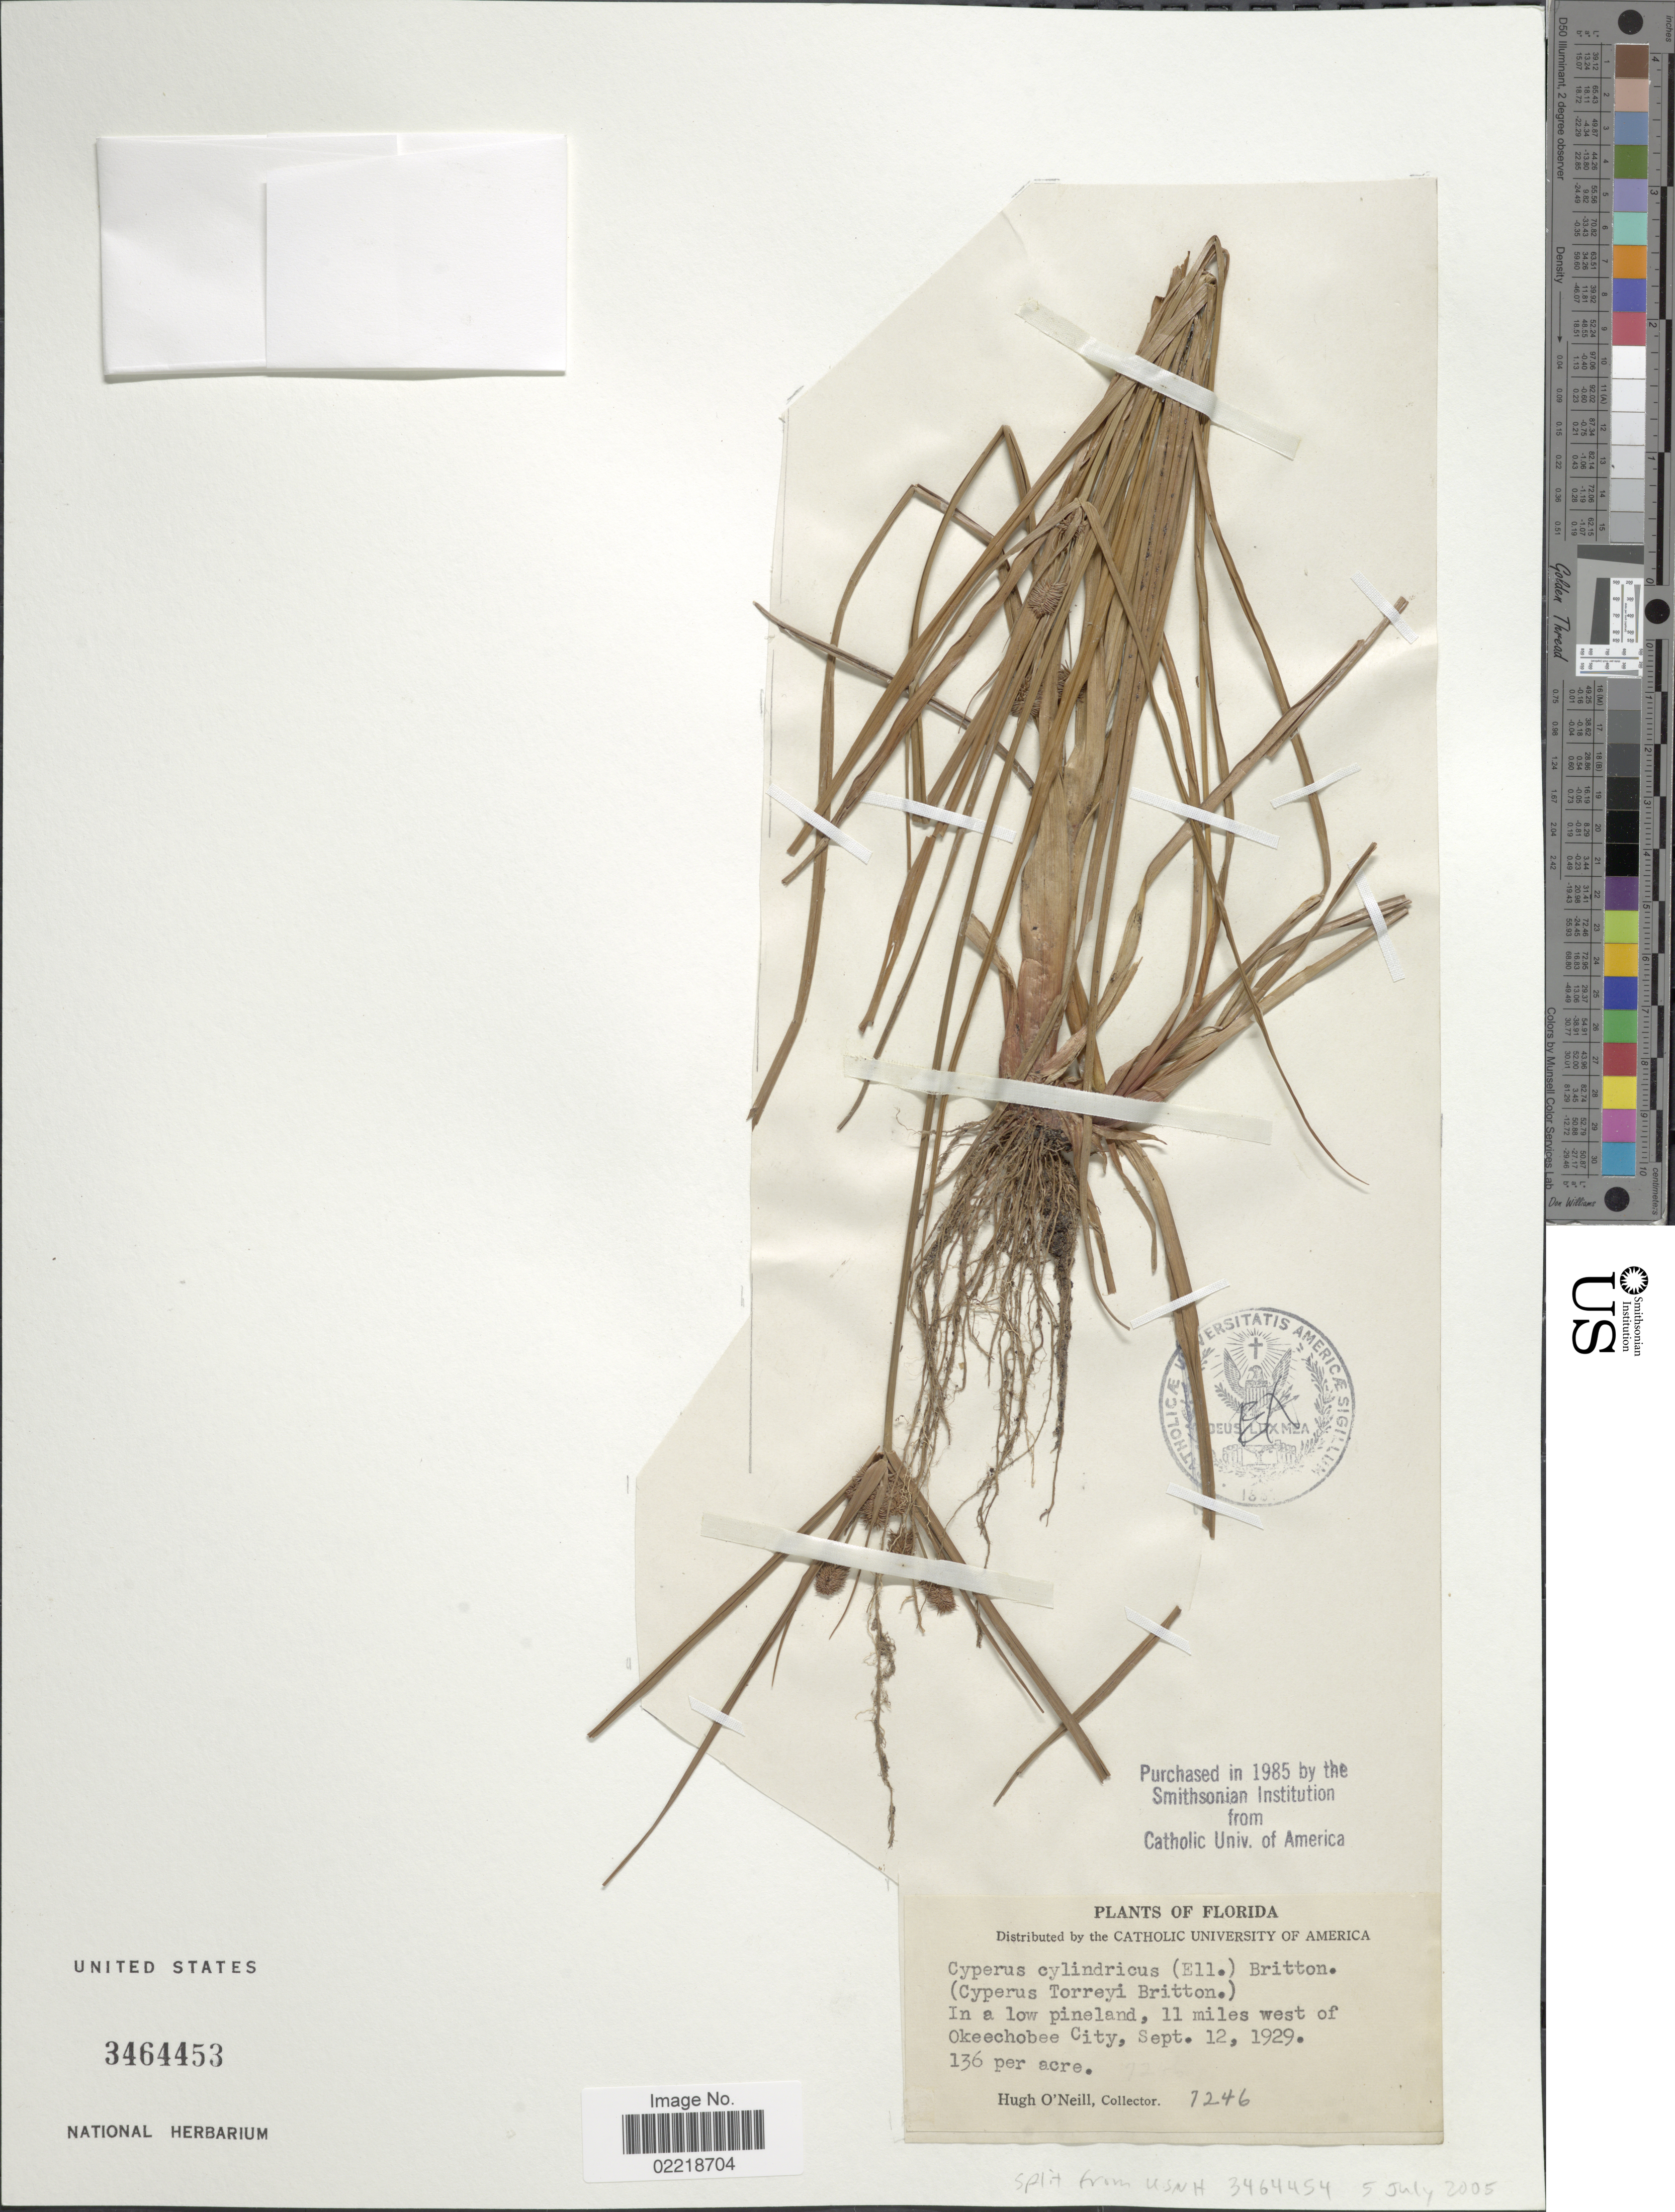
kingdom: Plantae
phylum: Tracheophyta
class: Liliopsida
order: Poales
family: Cyperaceae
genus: Cyperus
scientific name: Cyperus retrorsus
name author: Chapm.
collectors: H. O'Neill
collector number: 1246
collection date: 1929-09-12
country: United States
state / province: Florida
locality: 11 miles west of Okeechobee City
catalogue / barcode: US 3464453